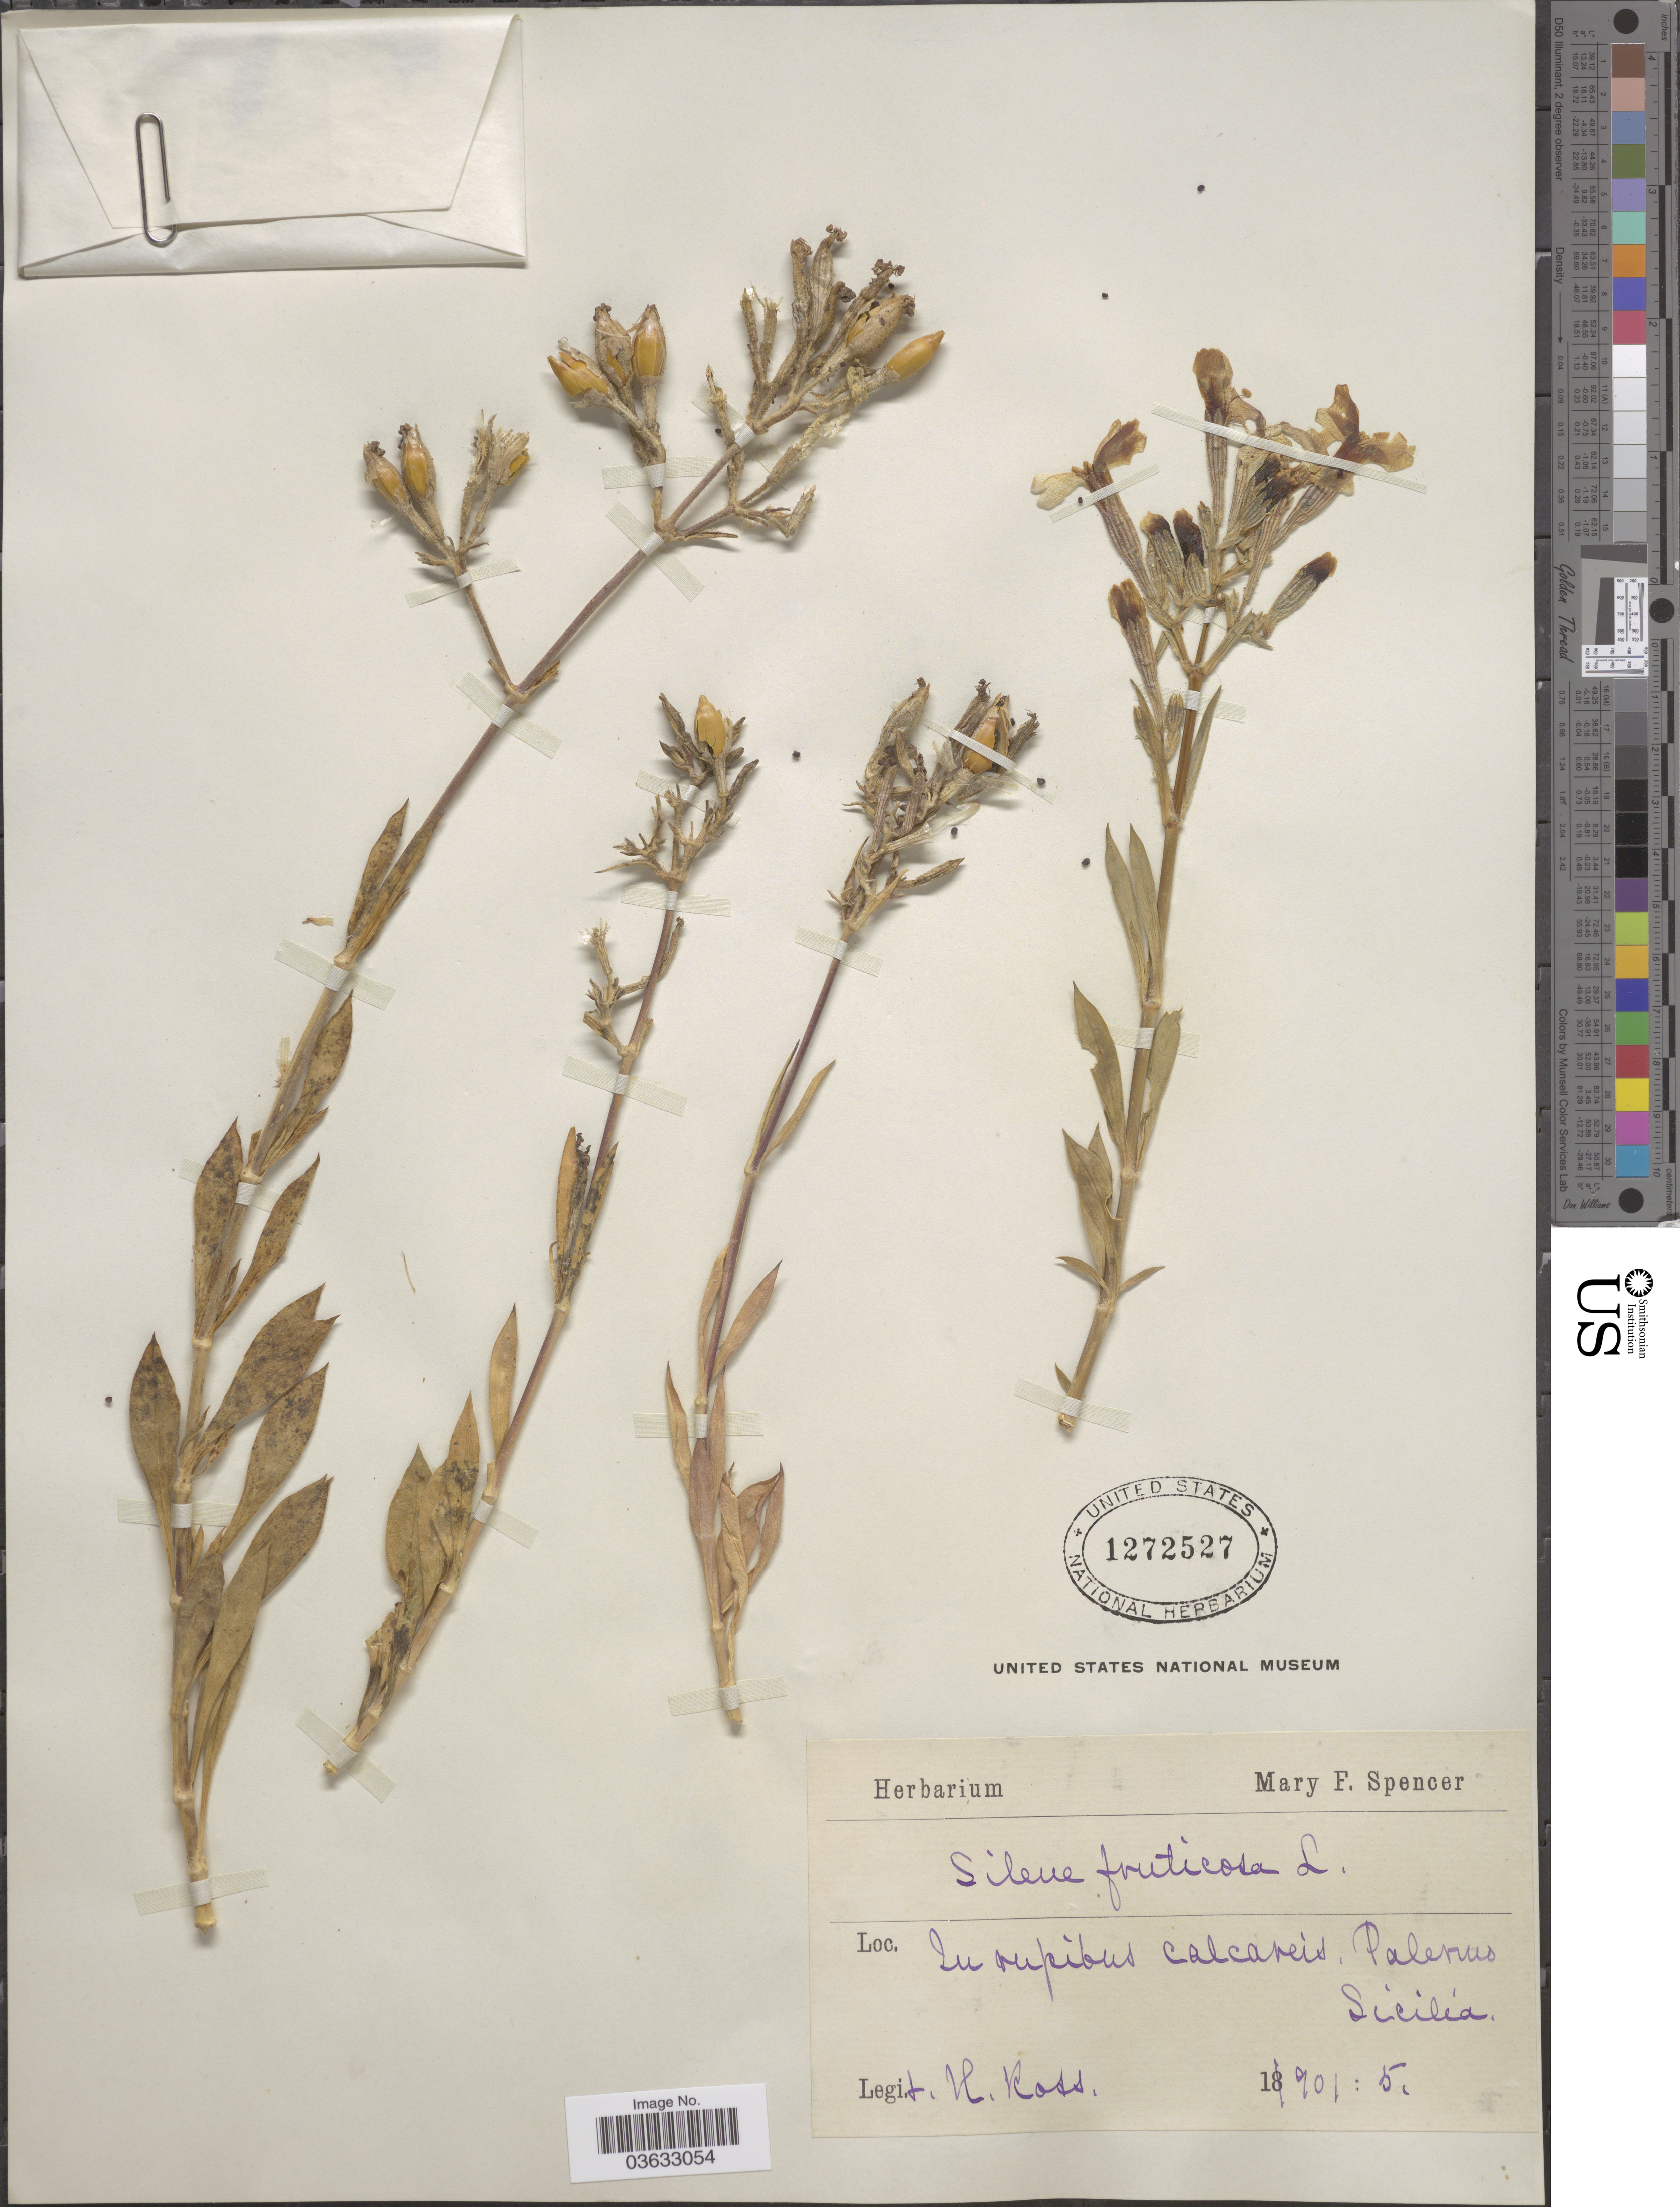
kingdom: Plantae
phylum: Tracheophyta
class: Magnoliopsida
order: Caryophyllales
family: Caryophyllaceae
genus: Silene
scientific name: Silene fruticosa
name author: L.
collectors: J. Ross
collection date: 1901-05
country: Italy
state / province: Siciliana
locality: In rupibus calcareis, Palermo, Sicilia.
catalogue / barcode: US 1272527